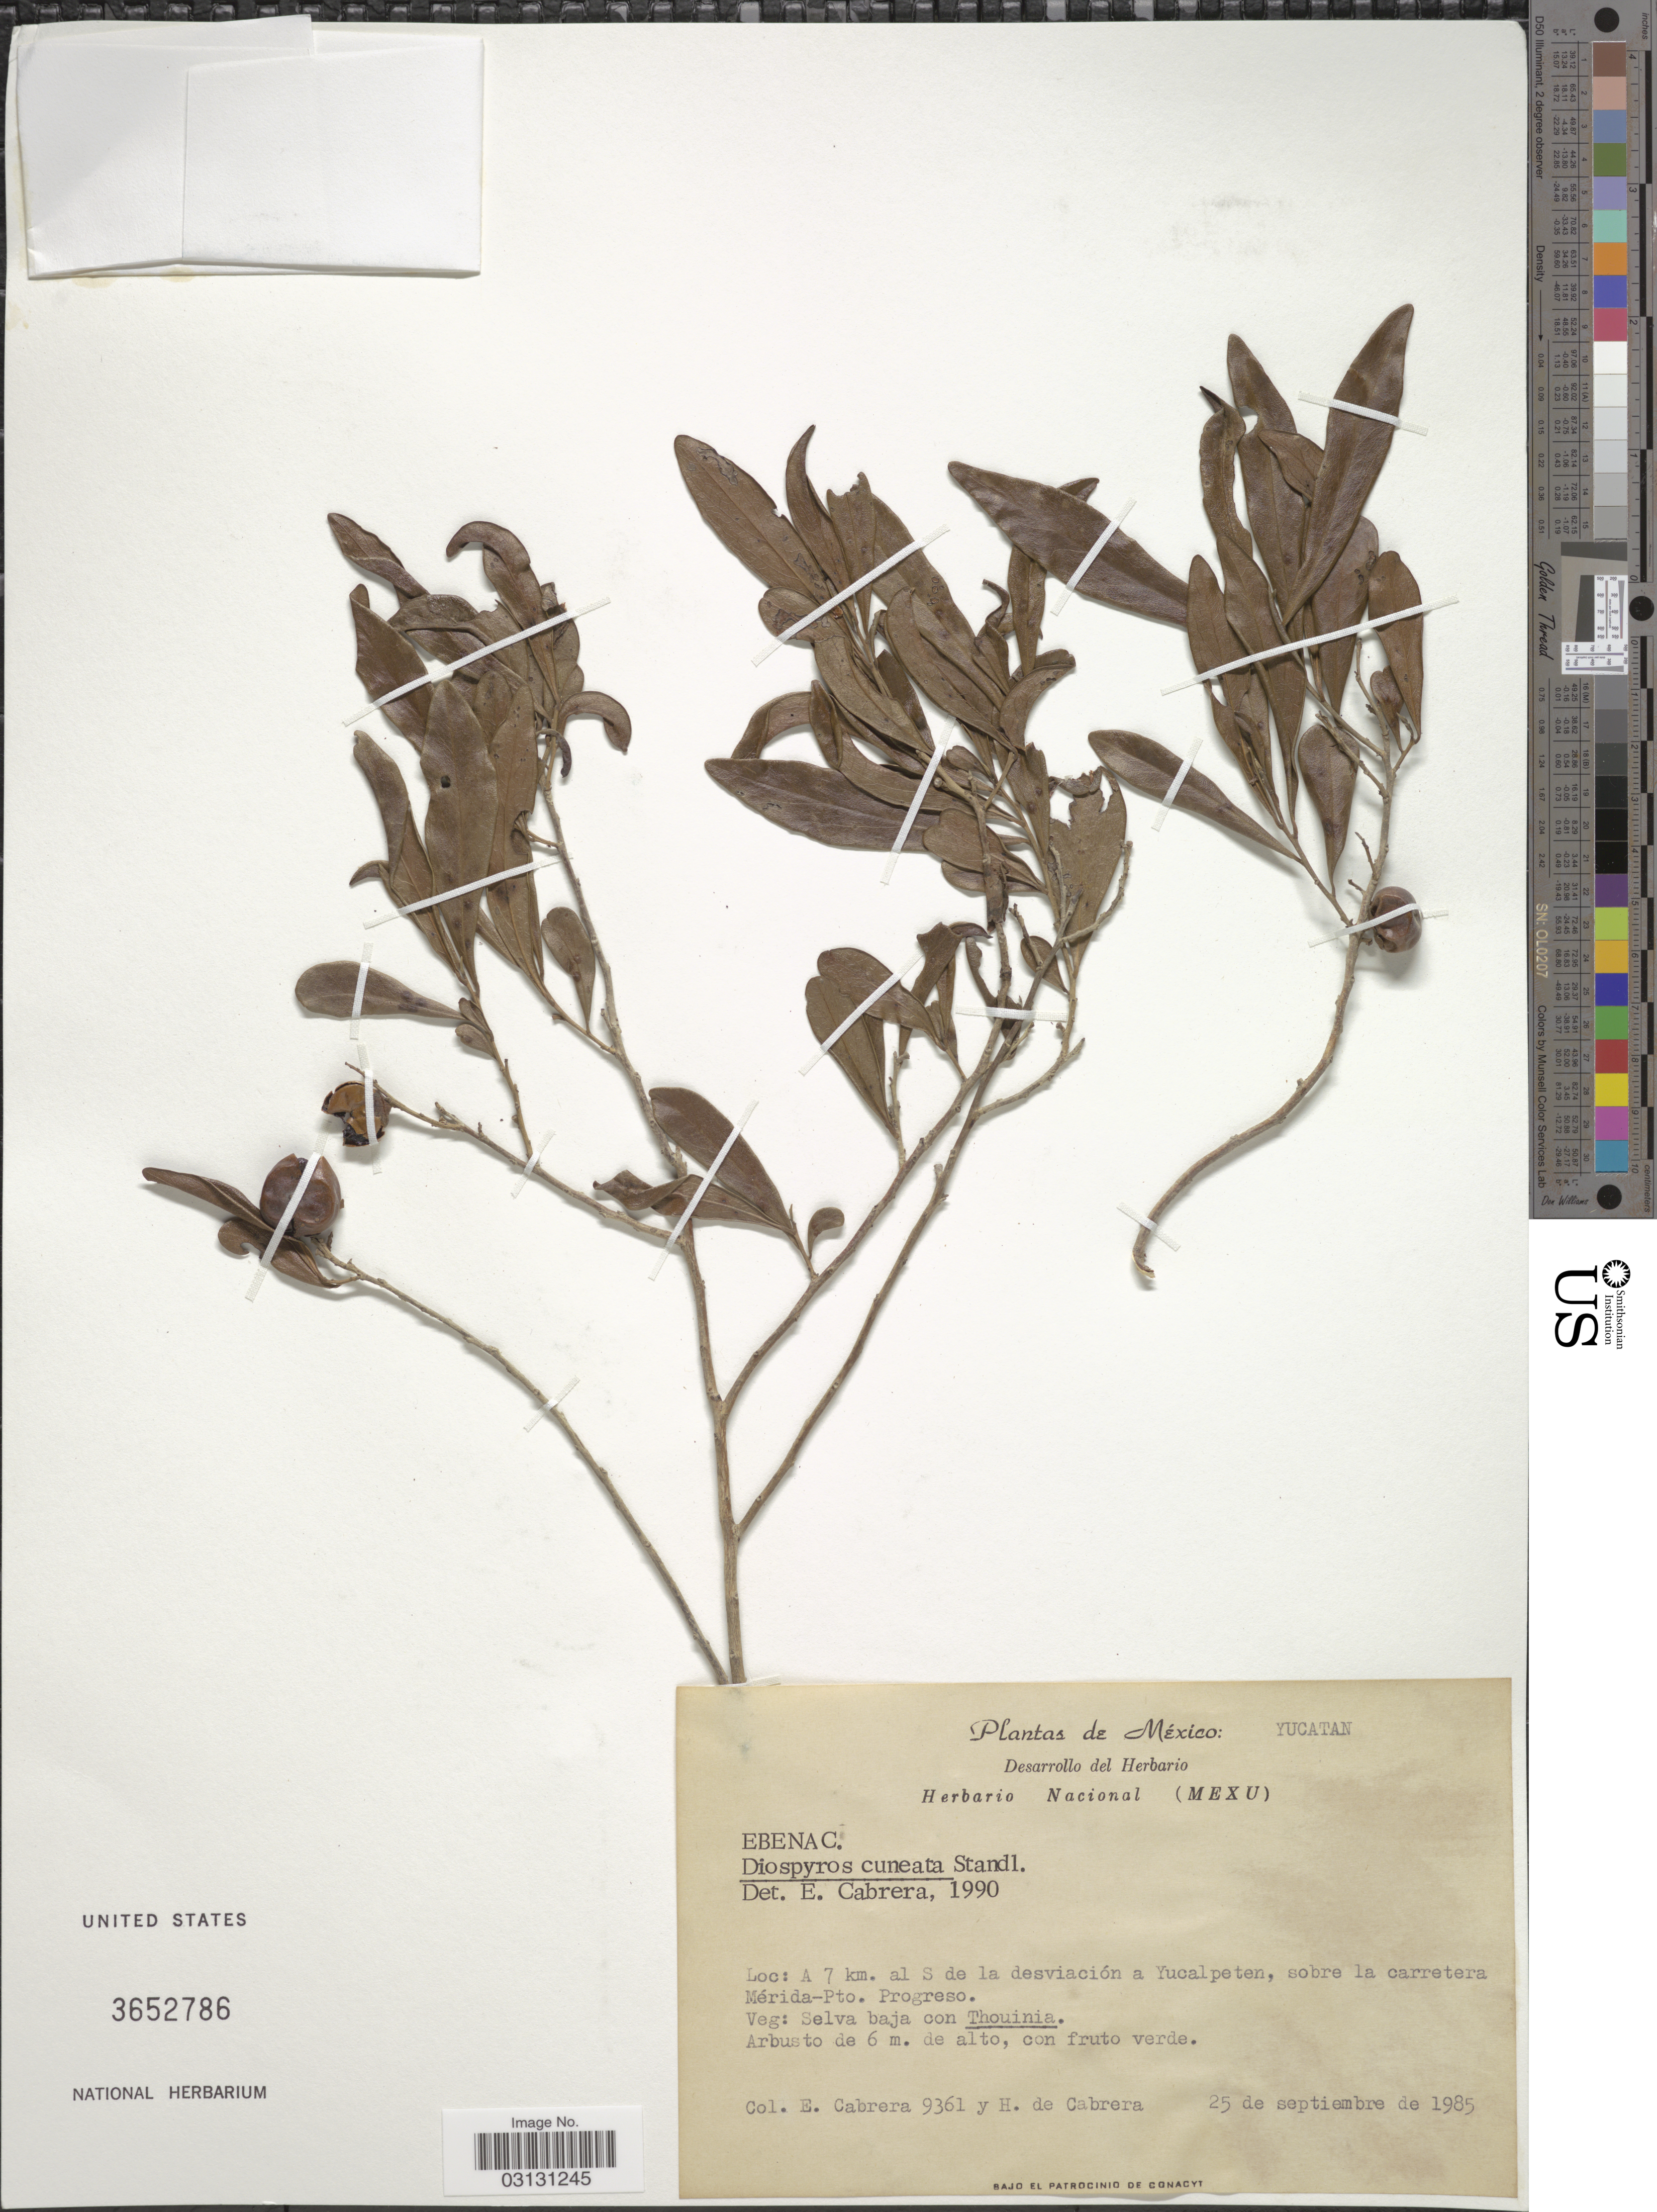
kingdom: Plantae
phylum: Tracheophyta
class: Magnoliopsida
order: Ericales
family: Ebenaceae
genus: Diospyros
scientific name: Diospyros cuneata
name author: Standl.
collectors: E. Cabrera & H. de Cabrera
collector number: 9361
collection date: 1985-09-25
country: Mexico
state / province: Yucatán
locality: A 7 km. al S de la desviación a Yucalpeten, sobre la carretera Mérida-Pto. Progreso.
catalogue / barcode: US 3652786